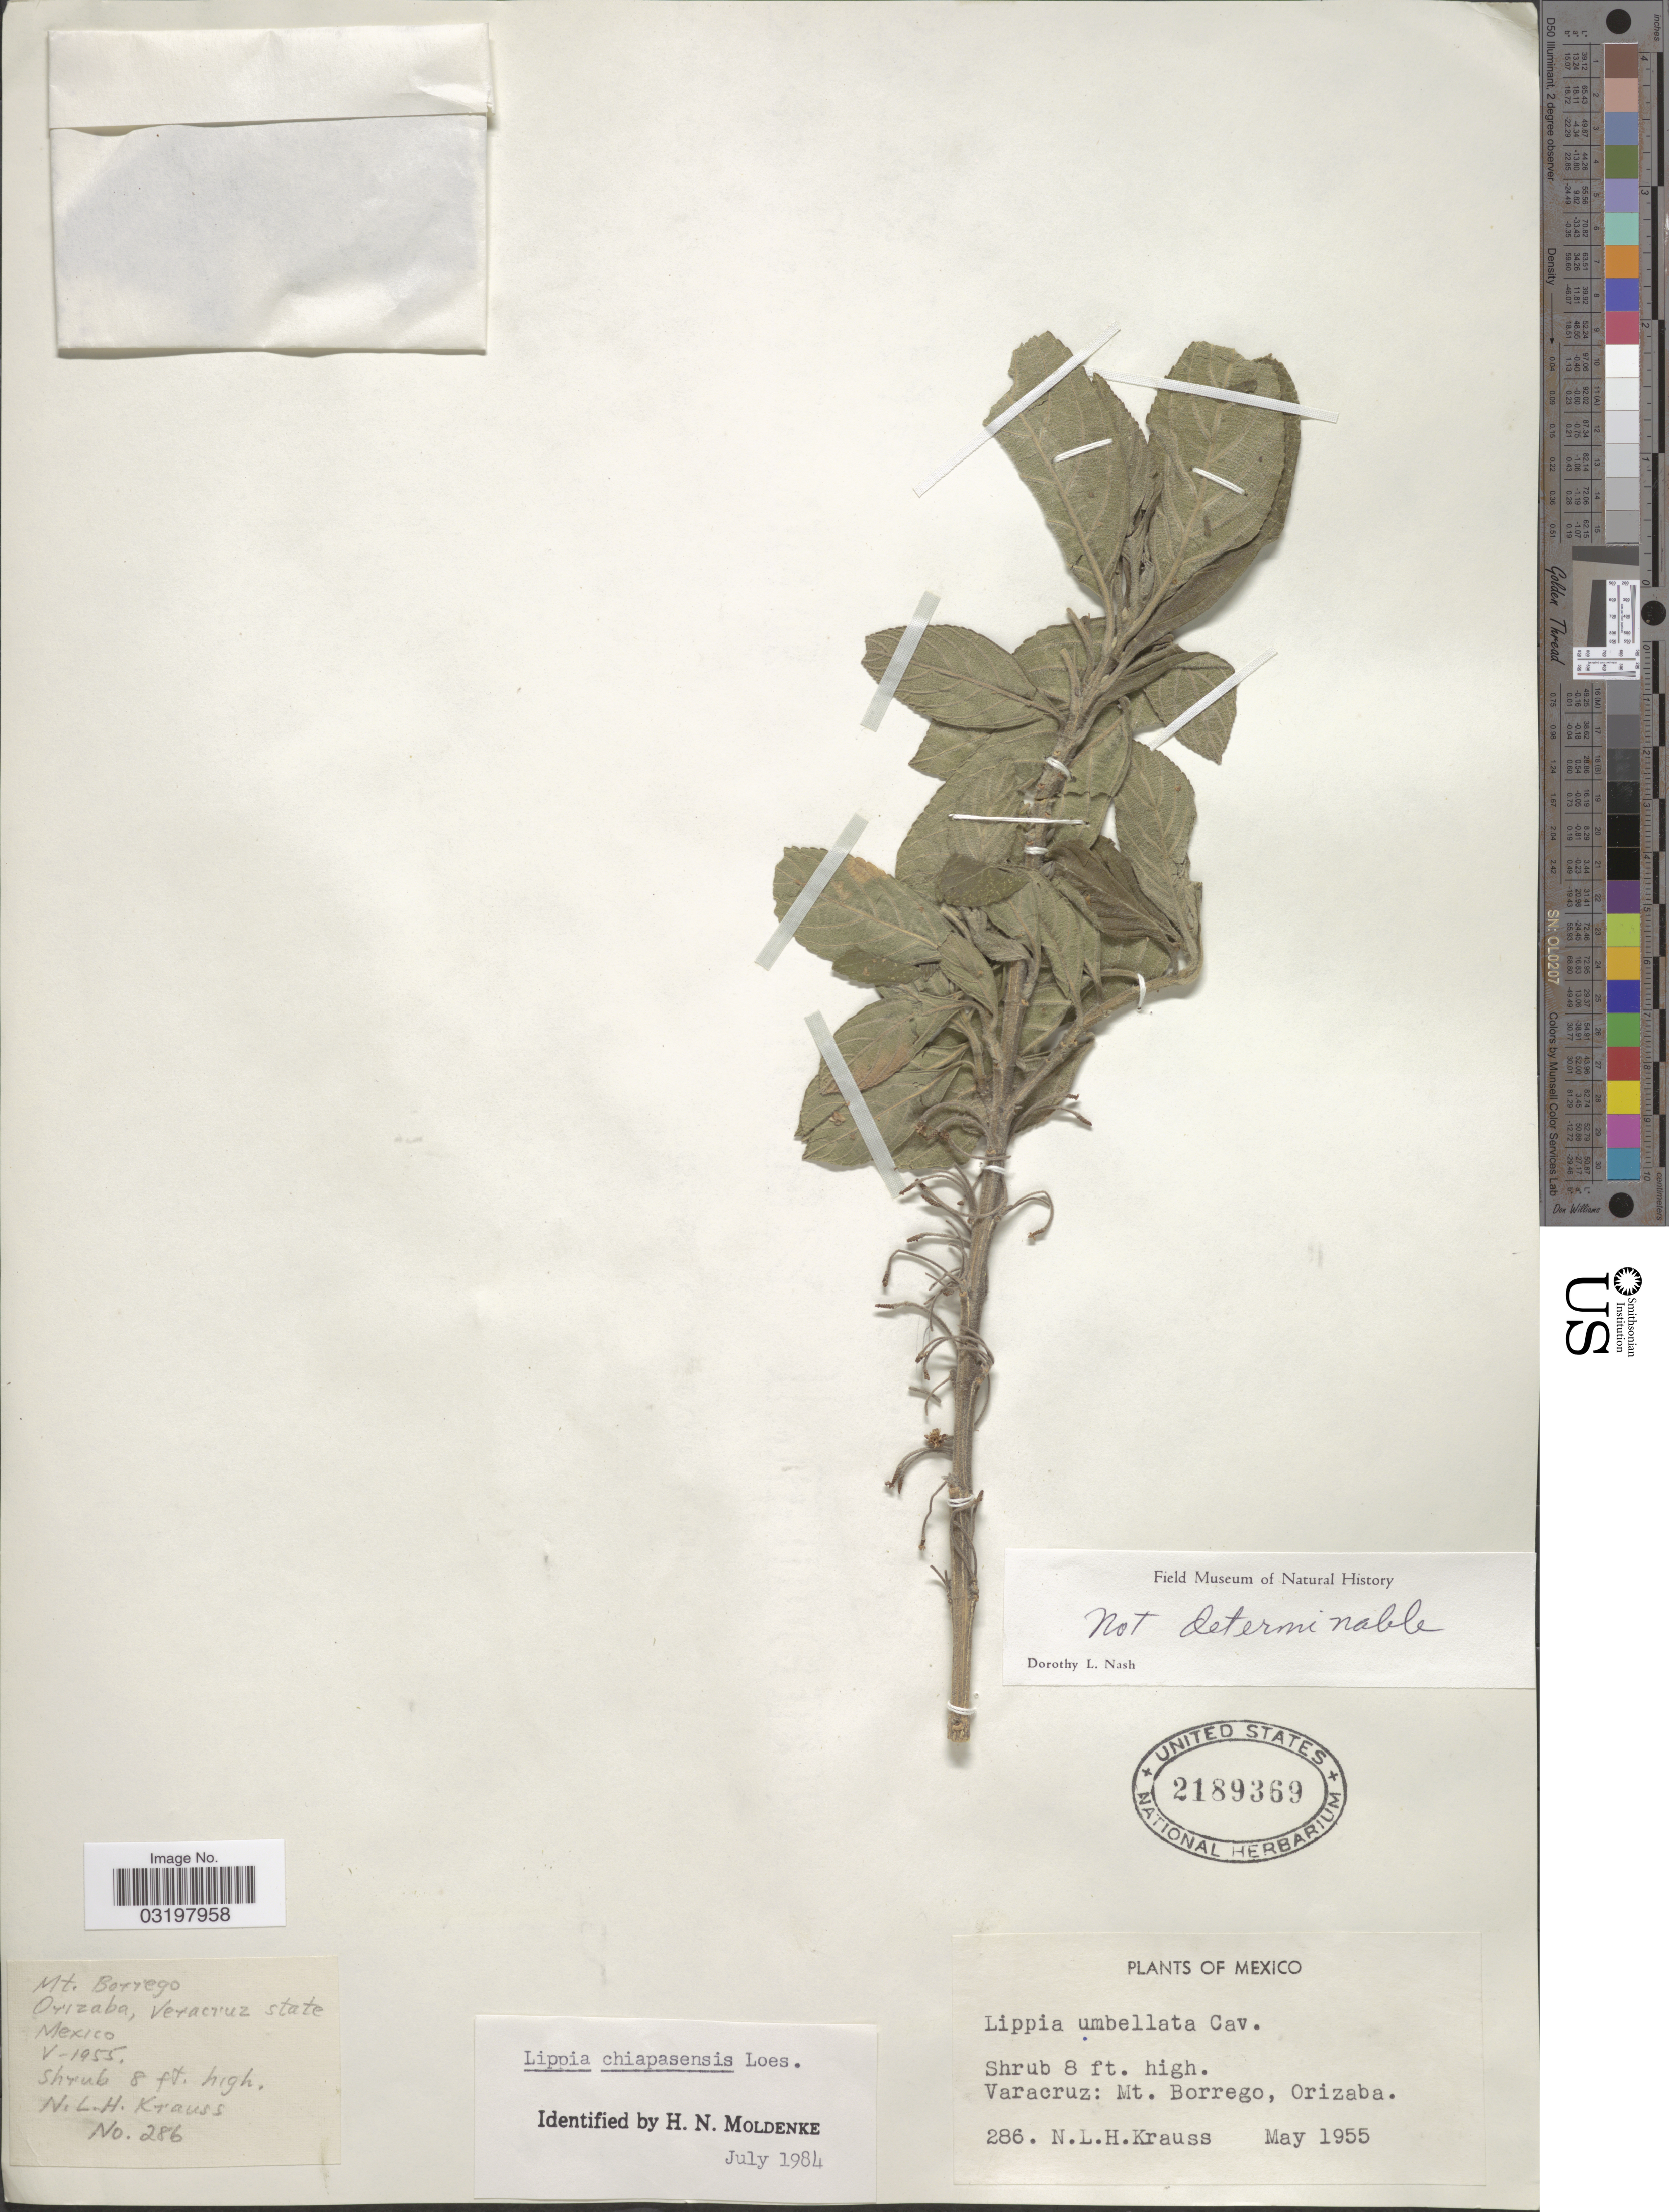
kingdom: Plantae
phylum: Tracheophyta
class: Magnoliopsida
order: Lamiales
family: Verbenaceae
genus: Lippia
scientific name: Lippia chiapasensis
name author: Loes.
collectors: N. Krauss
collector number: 286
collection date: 1955-05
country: Mexico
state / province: Veracruz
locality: Varacruz: Mt. Borrego, Orizaba.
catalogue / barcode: US 2189369